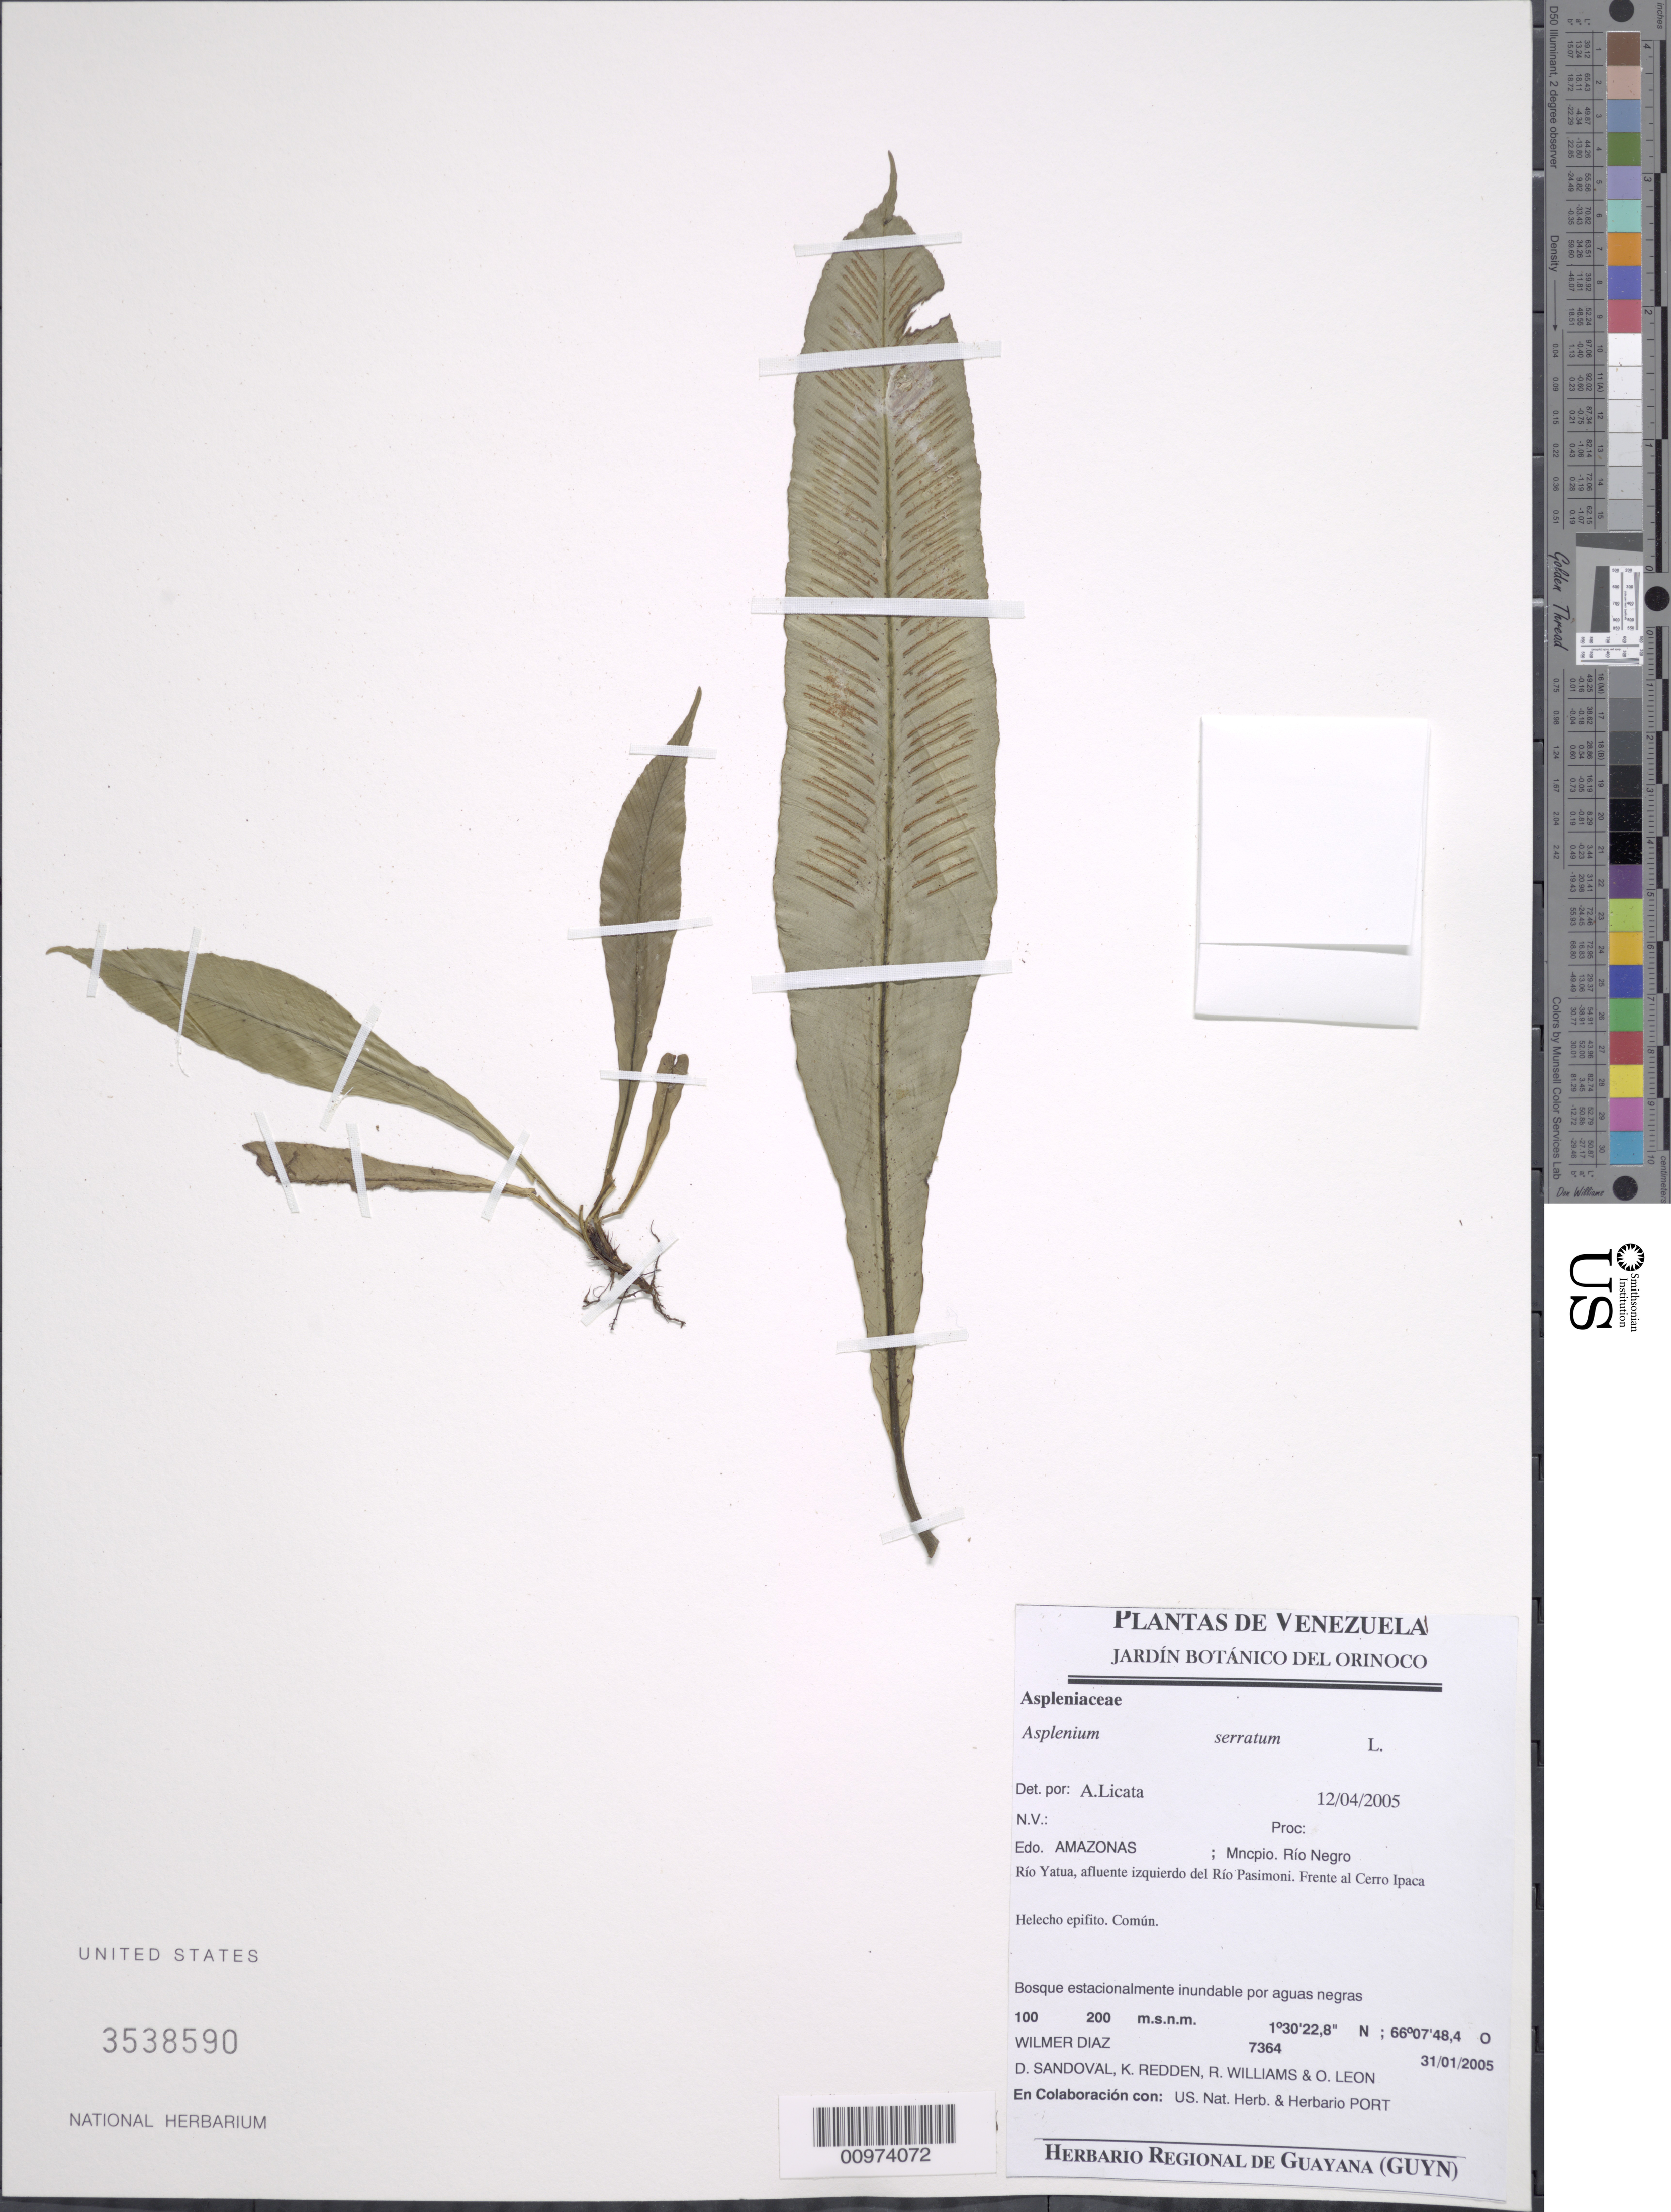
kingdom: Plantae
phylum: Tracheophyta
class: Polypodiopsida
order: Polypodiales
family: Aspleniaceae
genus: Asplenium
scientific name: Asplenium serratum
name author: L.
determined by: Licata, A., (PORT), Univ. Nac. Exp. de los Llanos Ezequiel Zamora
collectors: W. Díaz P., D. Sandoval, K. M. Redden, R. Williams & O. León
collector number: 7364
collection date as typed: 31-Jan-05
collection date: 2005-01-31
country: Venezuela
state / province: Amazonas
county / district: Río Negro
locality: Río Yatua, afluente del Río Pasimoni, frente al Cerro Ipaca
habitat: Bosque estacionalmente inundable por aguas negras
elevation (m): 100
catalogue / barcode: US 3538590